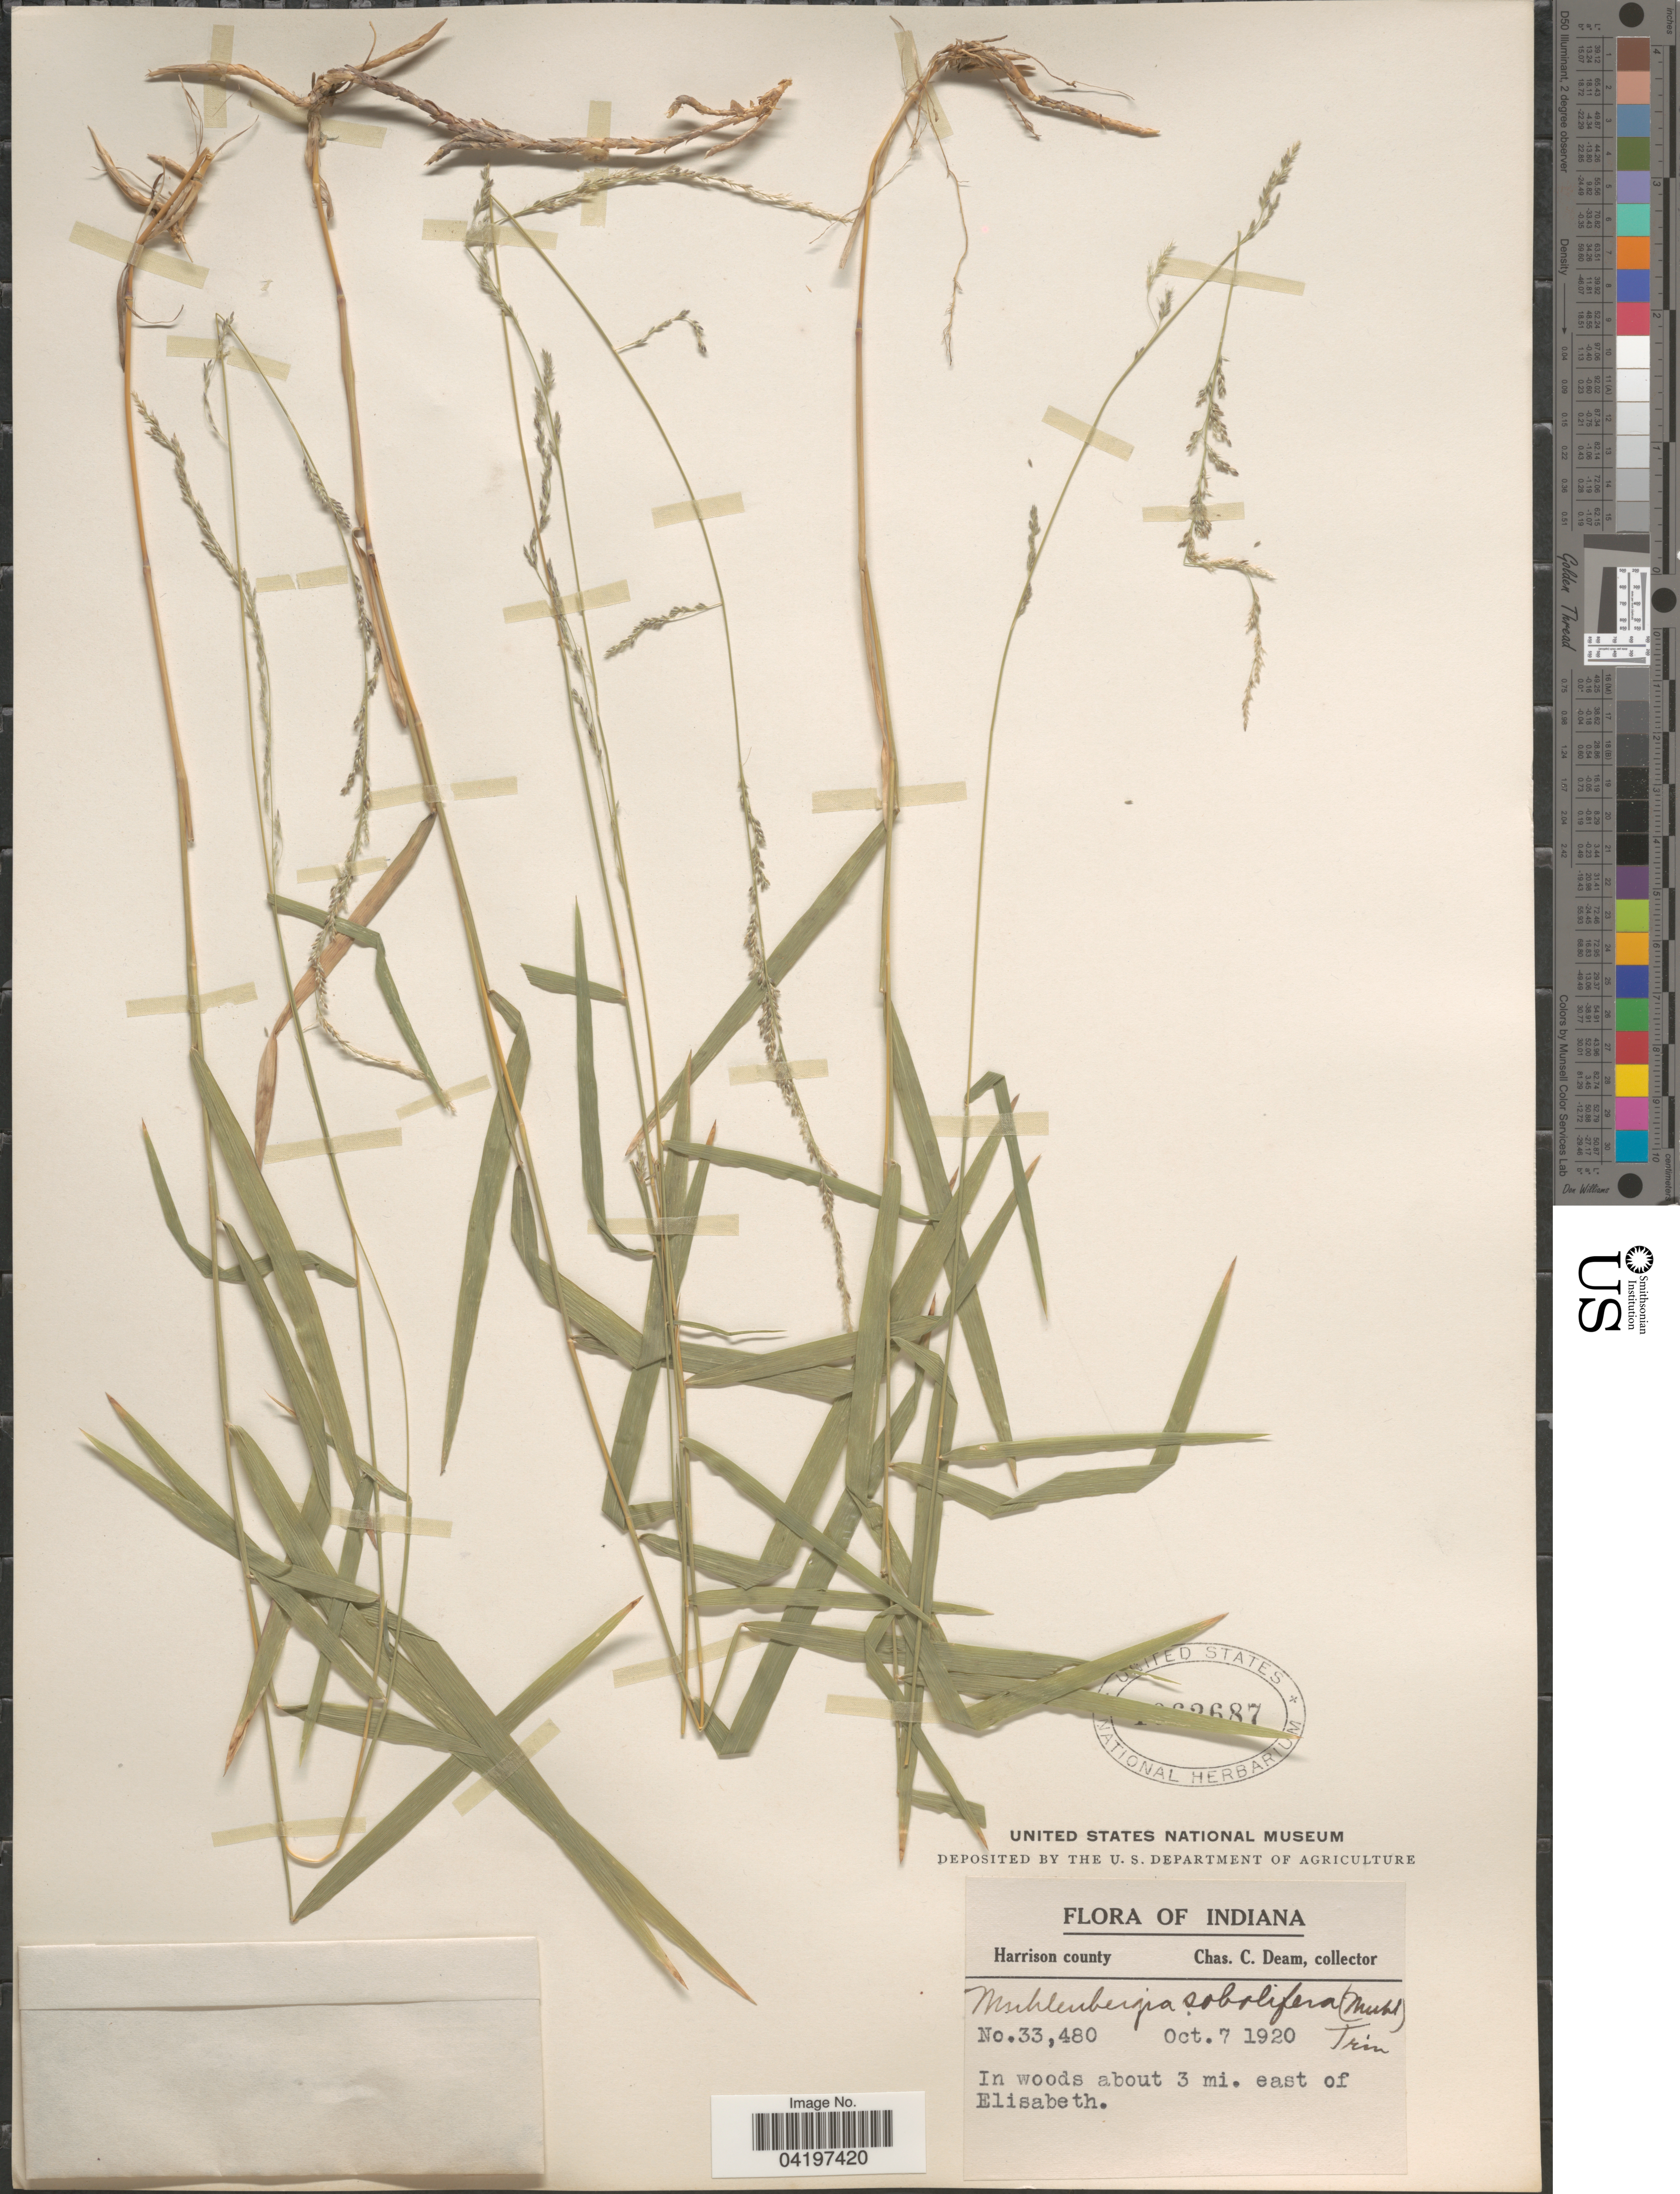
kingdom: Plantae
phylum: Tracheophyta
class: Liliopsida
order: Poales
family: Poaceae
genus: Muhlenbergia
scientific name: Muhlenbergia sobolifera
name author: (Muhl. ex Willd.) Trin.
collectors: C. C. Deam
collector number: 33480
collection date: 1920-10-07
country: United States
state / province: Indiana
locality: Harrison county. In woods about 3 mi. east of Elisabeth.